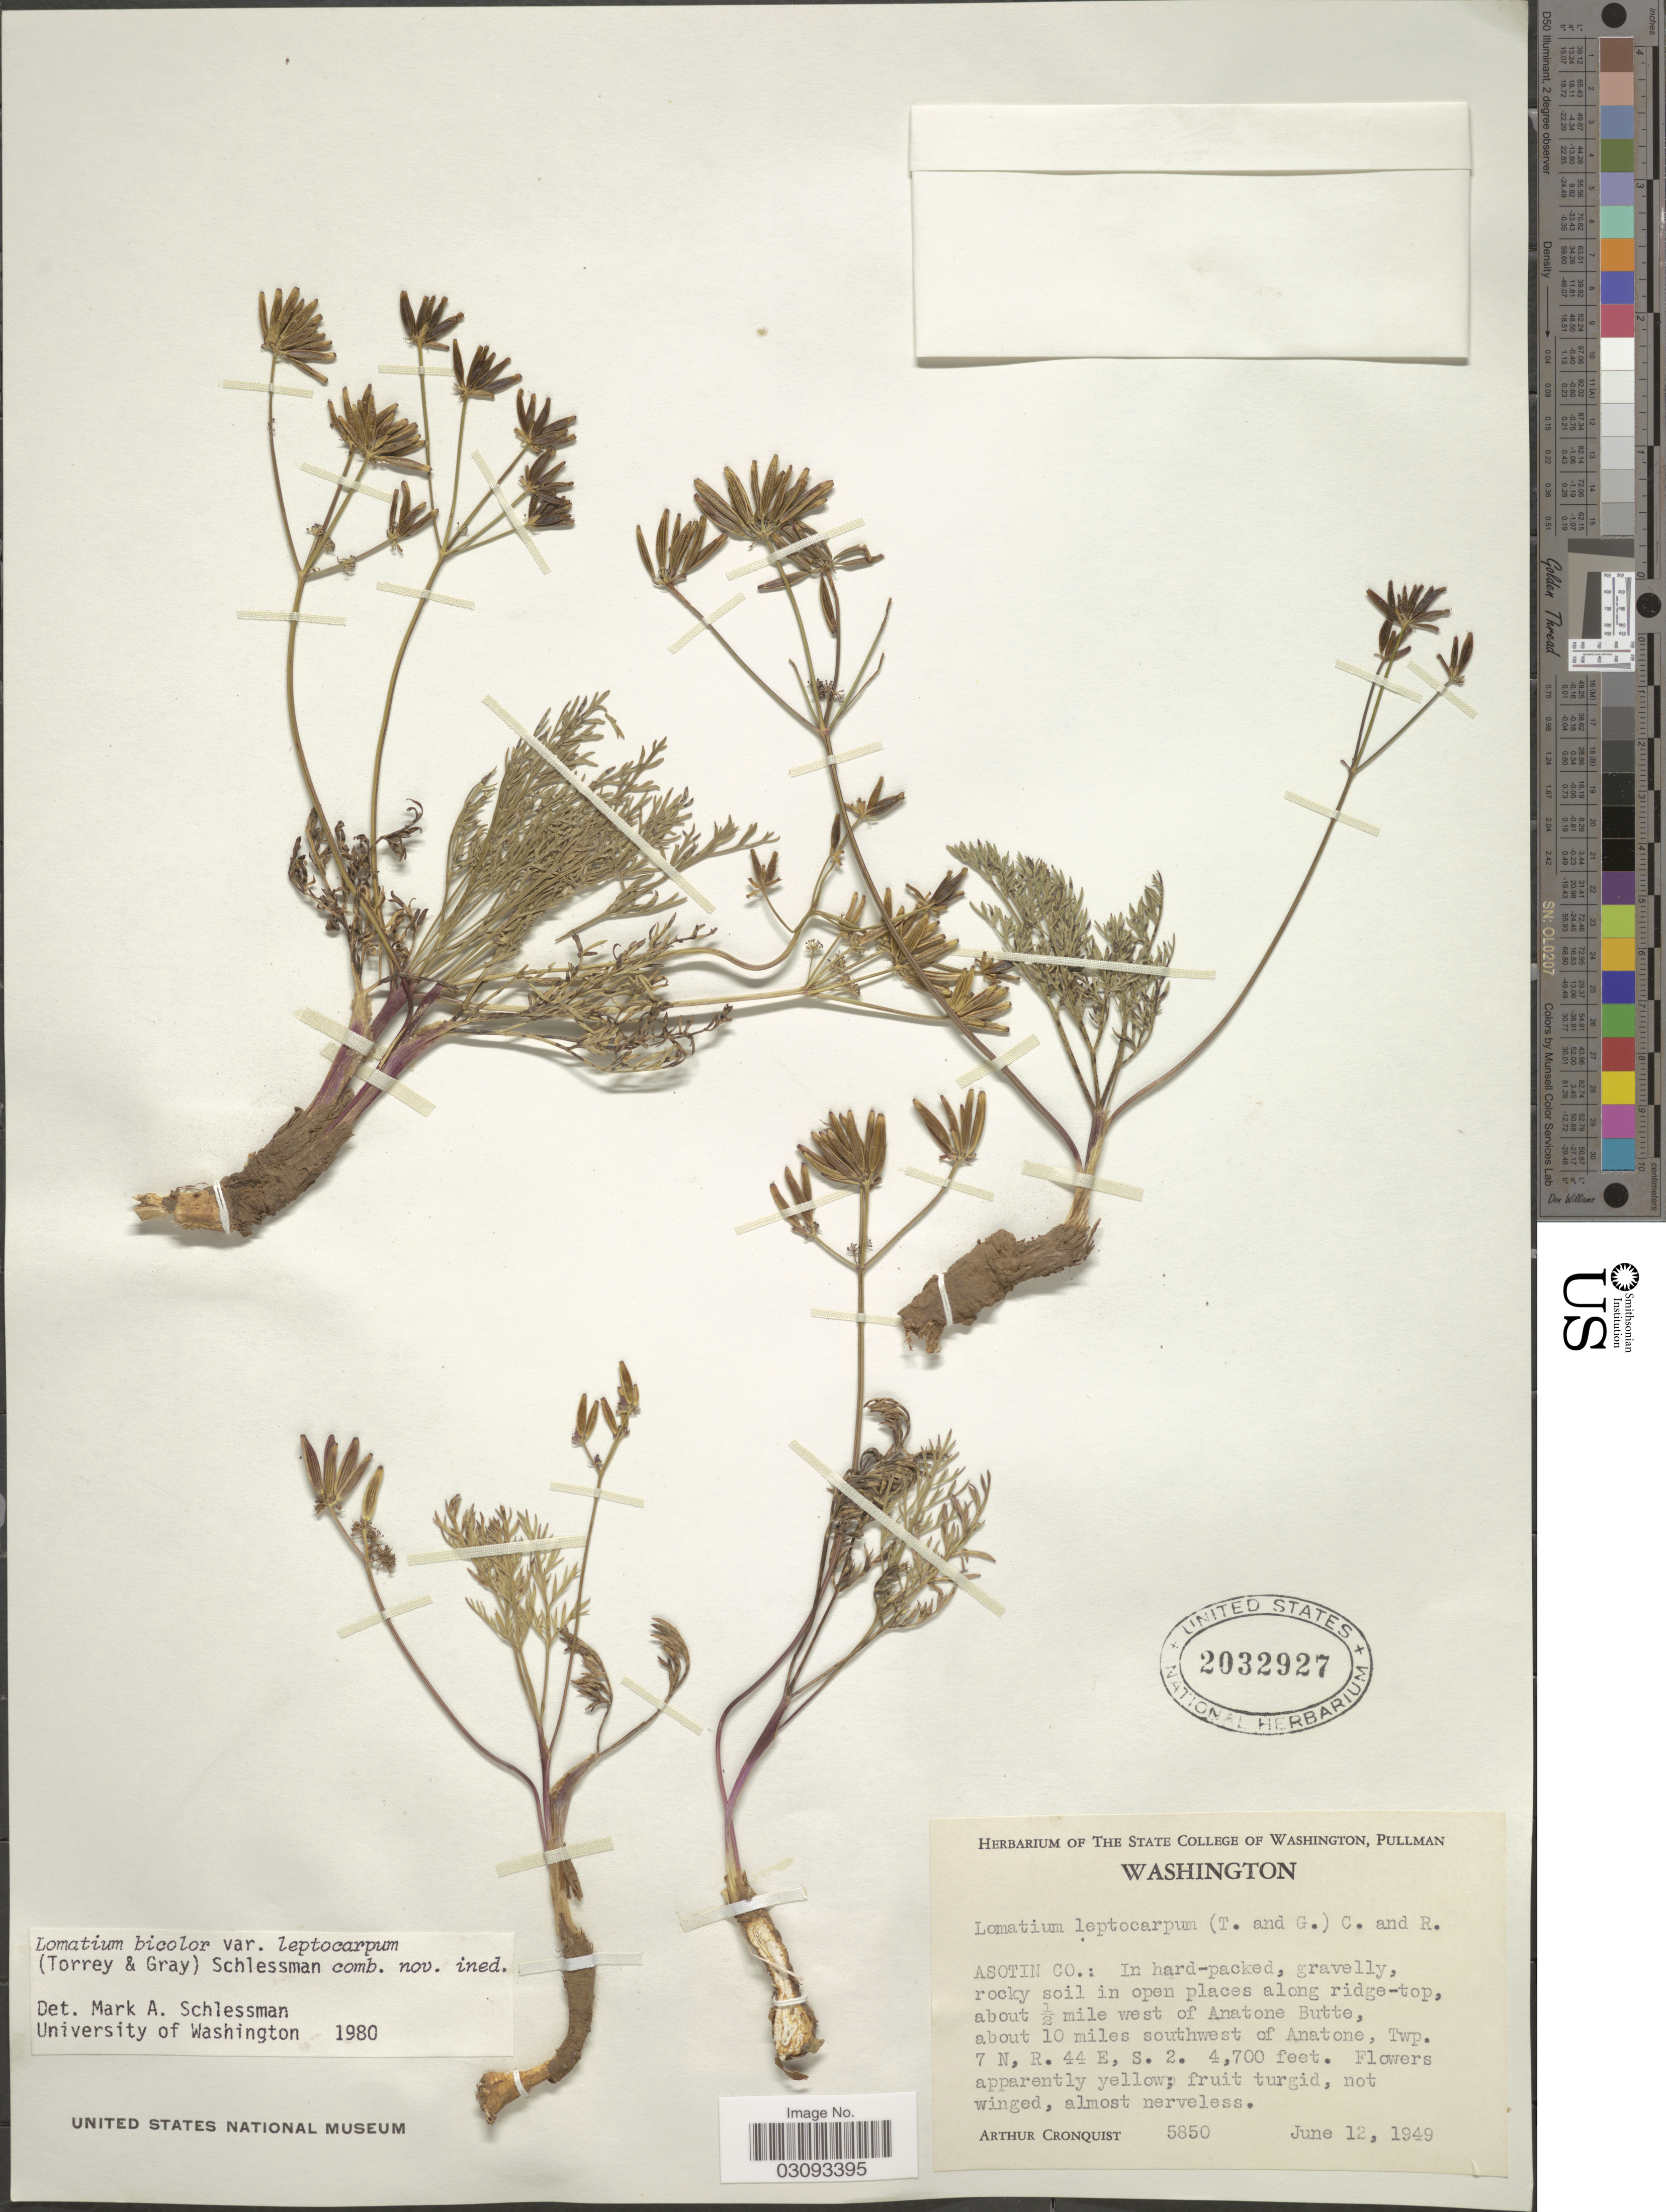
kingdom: Plantae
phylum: Tracheophyta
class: Magnoliopsida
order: Apiales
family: Apiaceae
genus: Lomatium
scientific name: Lomatium bicolor var. leptocarpum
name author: (Torr. & A. Gray) Schlessman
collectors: A. J. Cronquist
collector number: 5850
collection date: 1949-06-12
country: United States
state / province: Washington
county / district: Asotin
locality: Asotin Co.: about ½ mile west of Anatone Butte, about 10 miles southwest of Anatone, Twp. 7 N, R. 44 E, S. 2.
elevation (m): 1433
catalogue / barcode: US 2032927